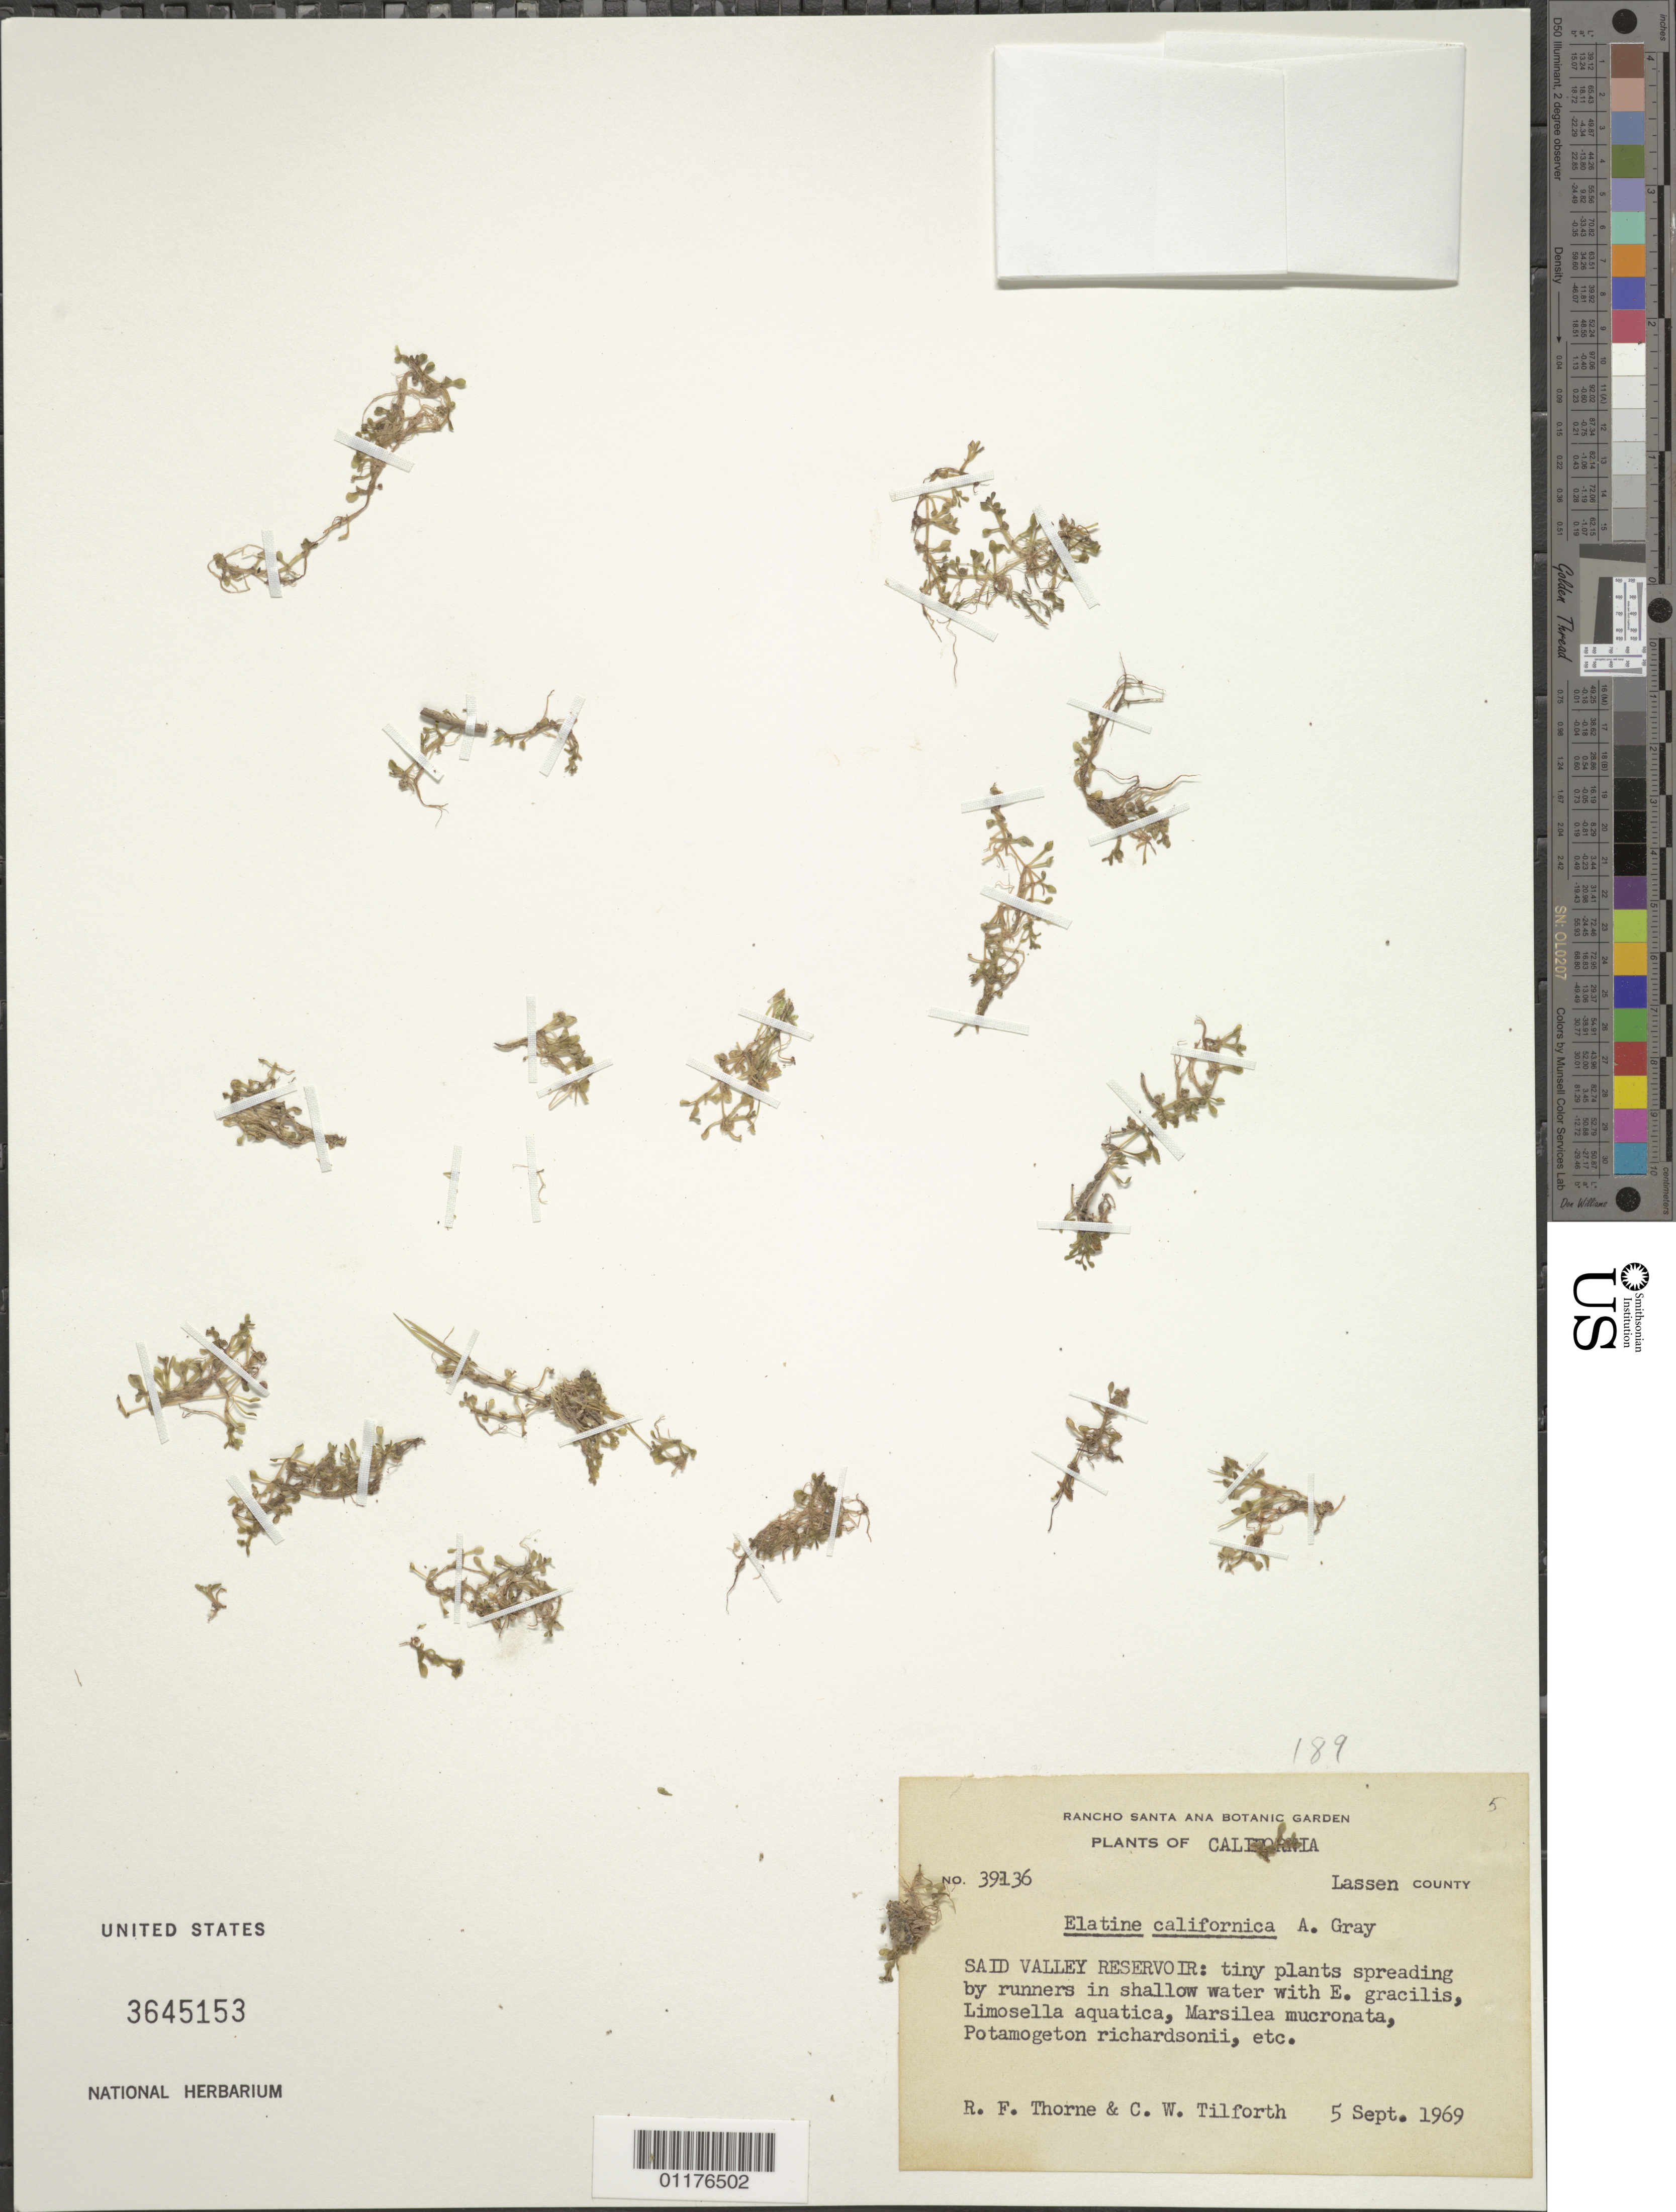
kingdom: Plantae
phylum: Tracheophyta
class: Magnoliopsida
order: Malpighiales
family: Elatinaceae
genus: Elatine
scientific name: Elatine californica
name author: A. Gray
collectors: R. F. Thorne & C. Tilforth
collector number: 39236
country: United States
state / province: California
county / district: Lassen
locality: Said Valley Reservoir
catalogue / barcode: US 3645153